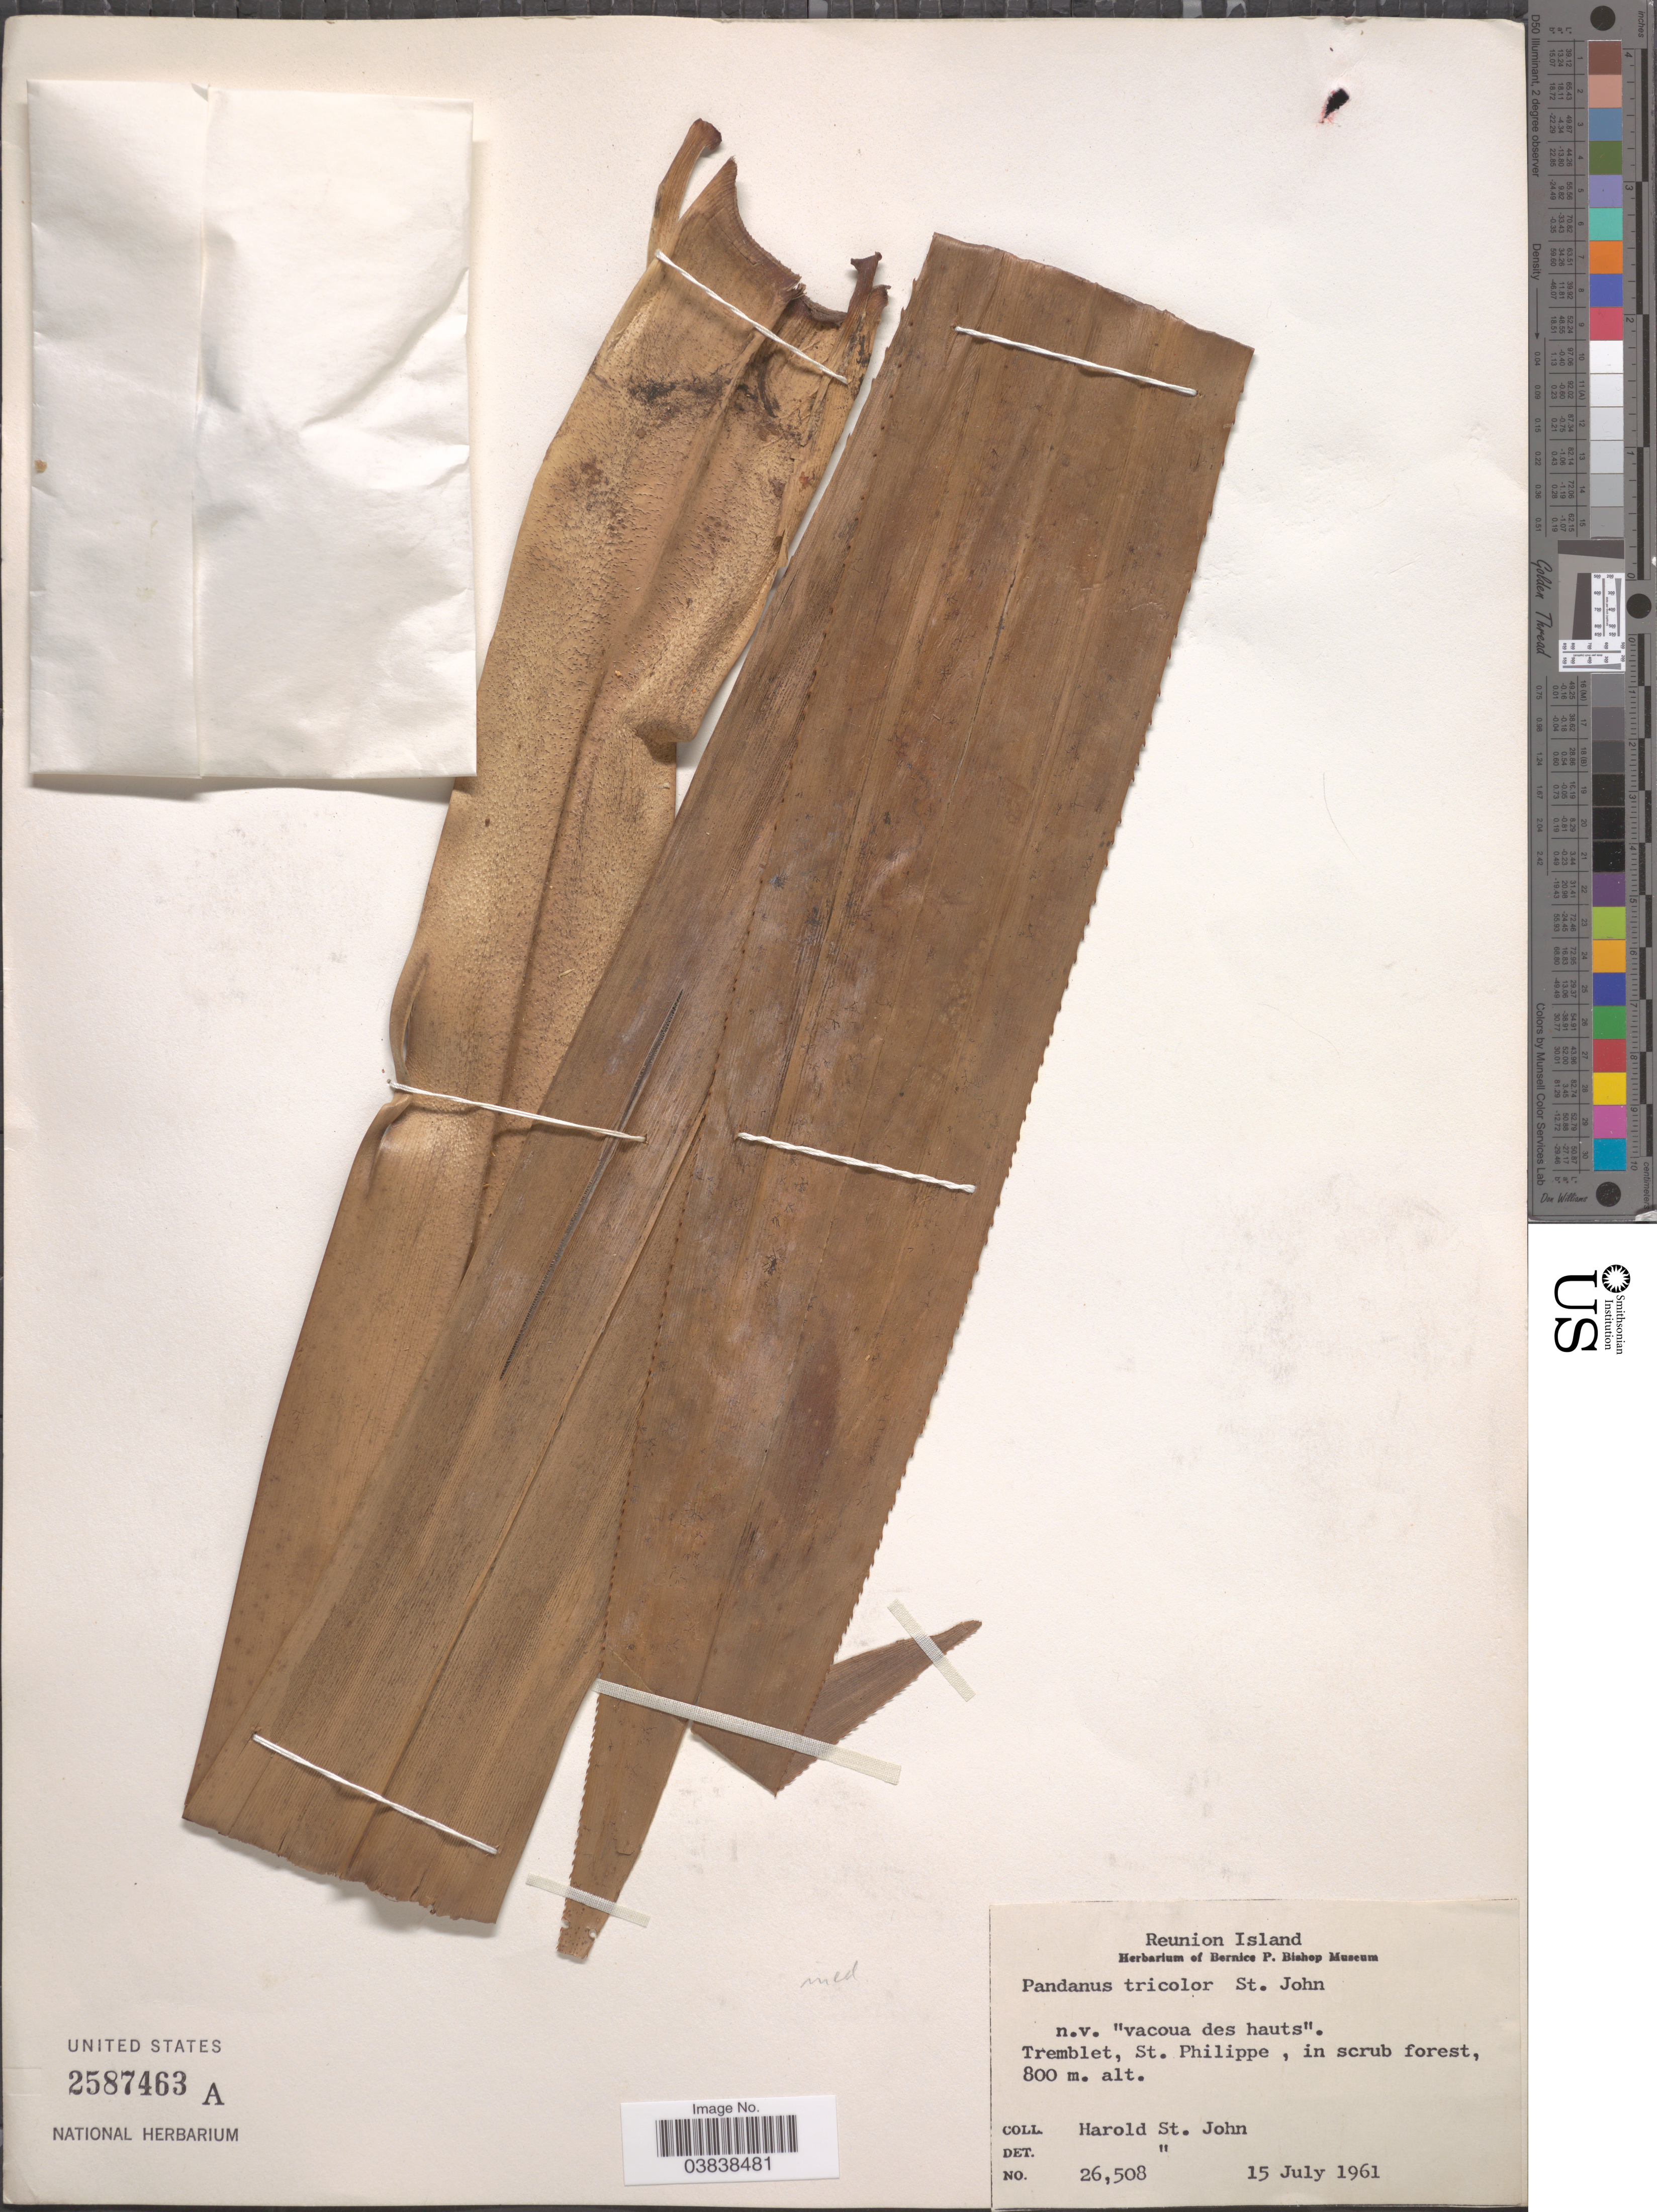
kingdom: Plantae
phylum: Tracheophyta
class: Liliopsida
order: Pandanales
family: Pandanaceae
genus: Pandanus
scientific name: Pandanus tricolor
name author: H. St. John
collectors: H. St. John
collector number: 26508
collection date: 1961-07-15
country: Reunion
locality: Reunion Island. Tremblet, St. Philippe.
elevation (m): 800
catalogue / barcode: US 2587463A